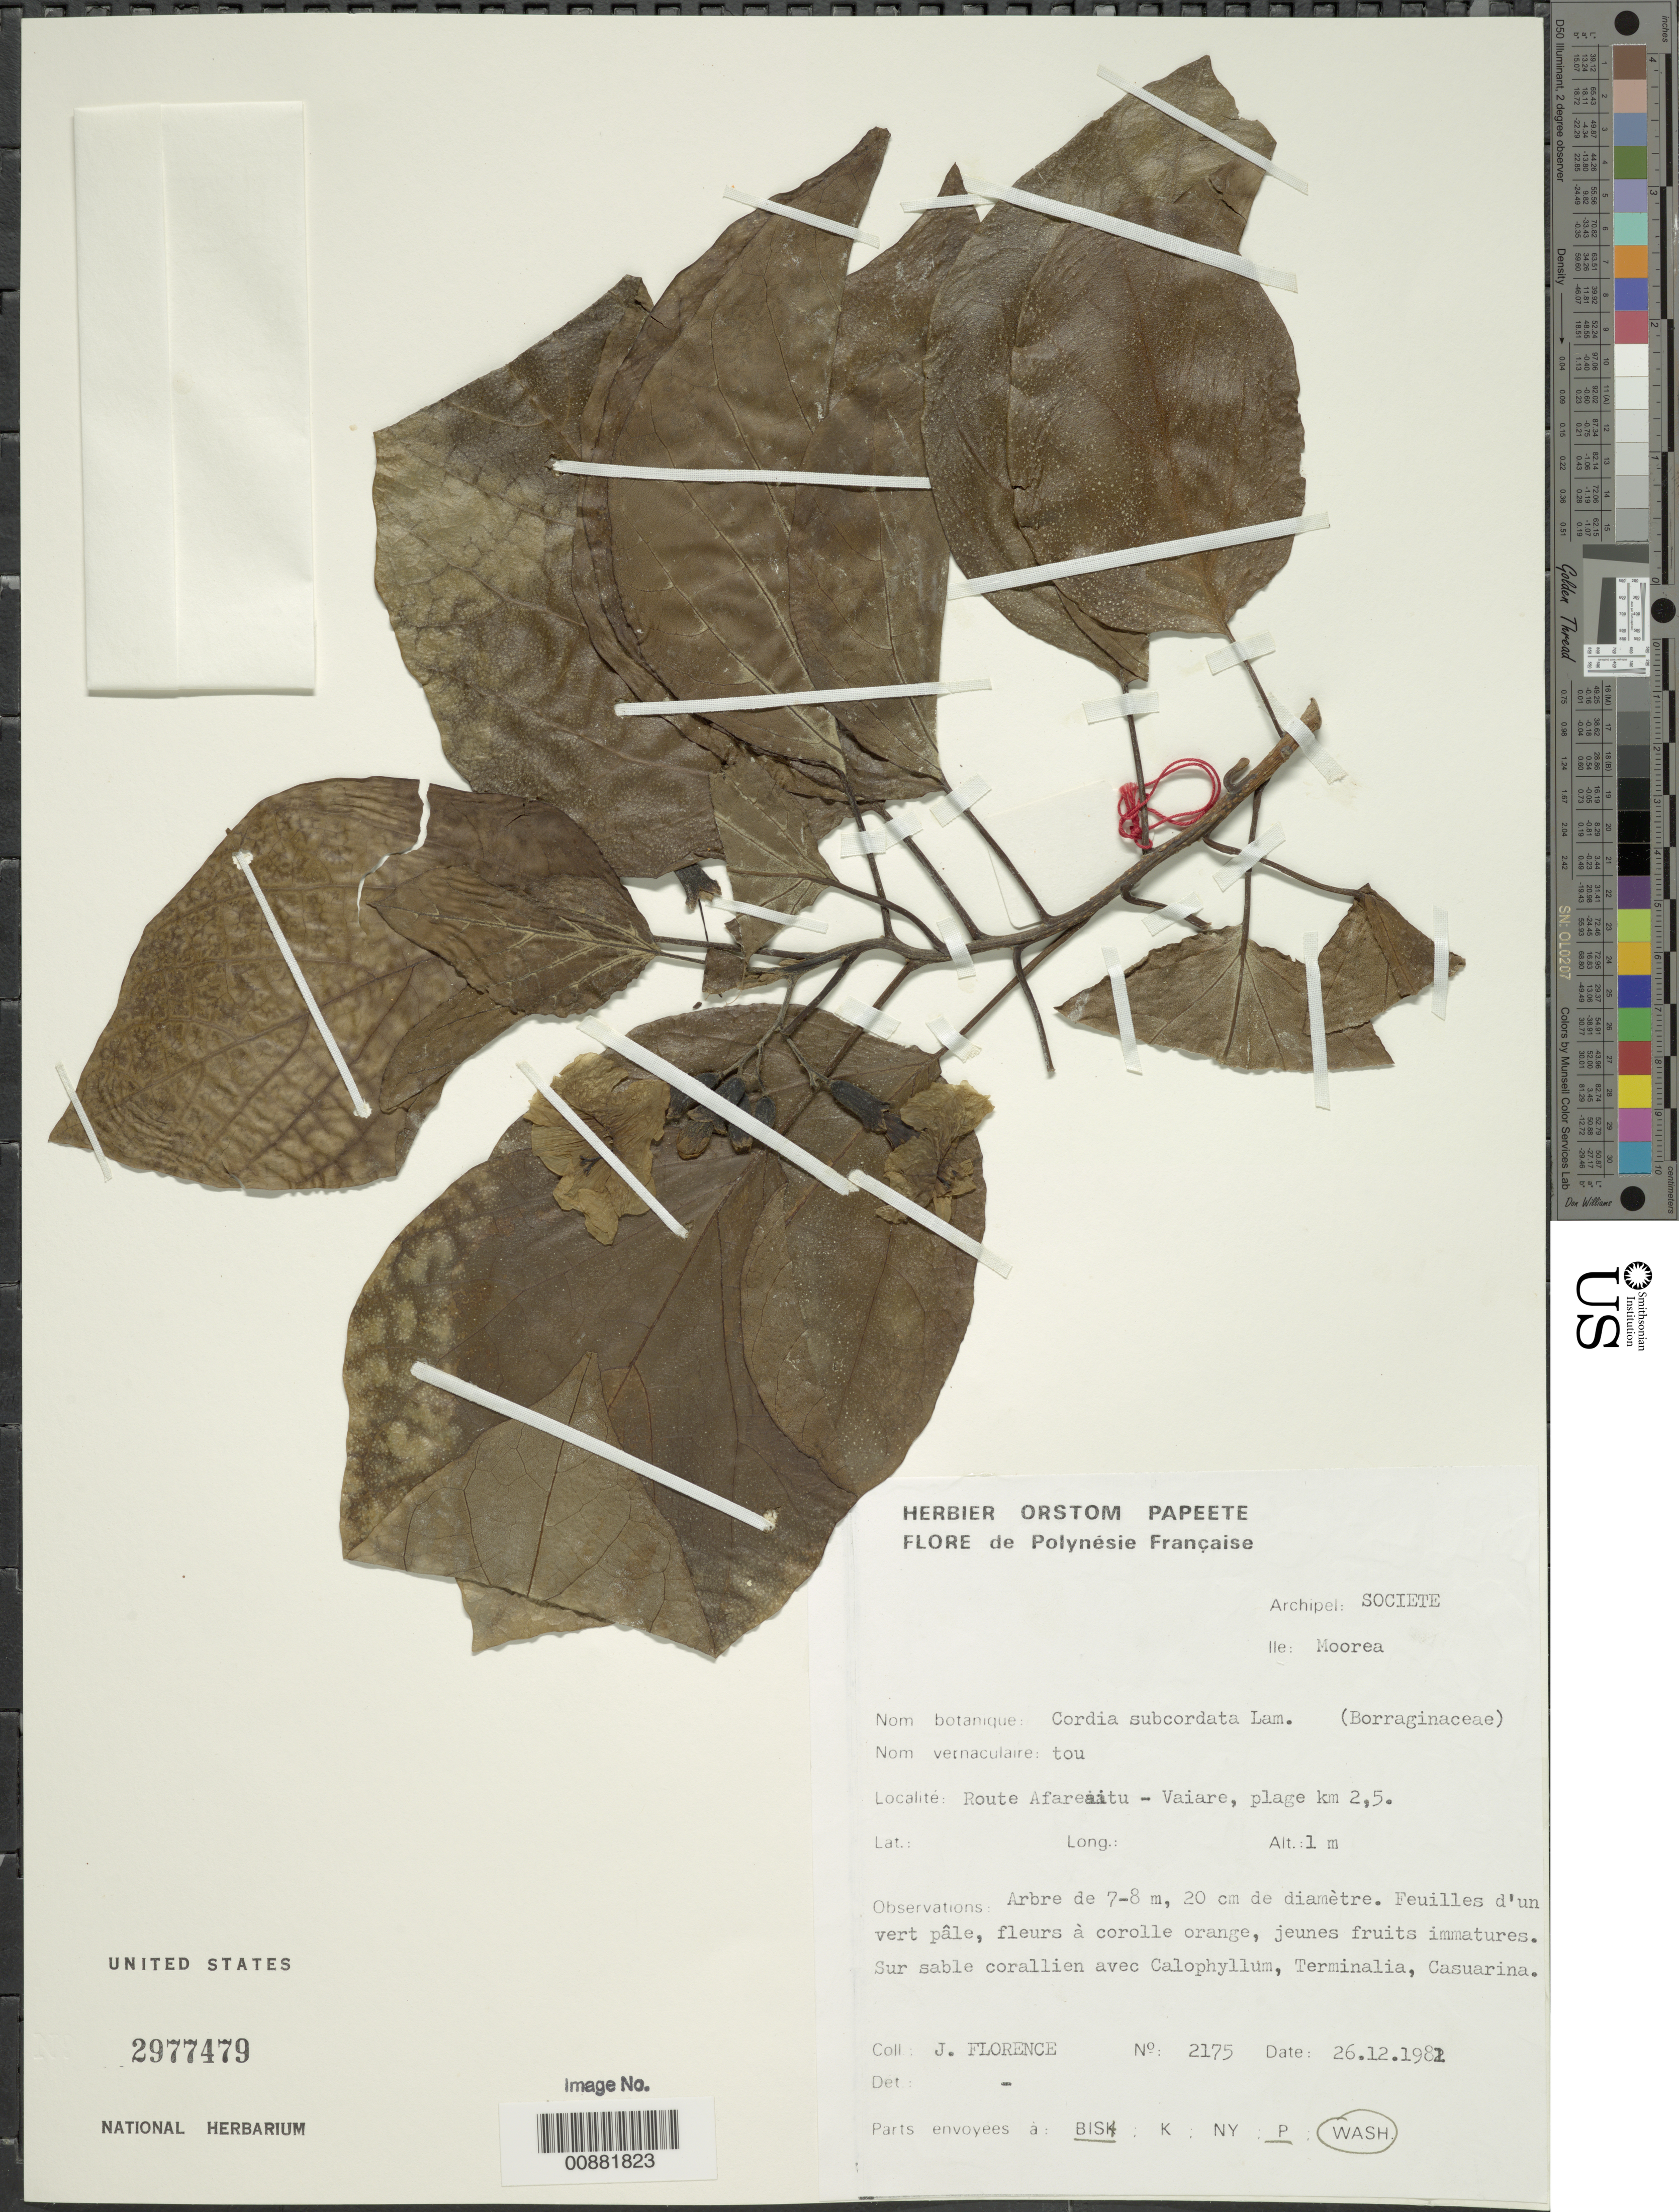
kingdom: Plantae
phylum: Tracheophyta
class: Magnoliopsida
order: Boraginales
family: Cordiaceae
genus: Cordia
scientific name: Cordia subcordata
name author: Lam.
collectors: J. Florence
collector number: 2175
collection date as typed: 26 Dec 1982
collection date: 1982-12-26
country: French Polynesia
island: Moorea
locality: Route Afareaatu-Vaiare, plage km 2.5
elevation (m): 1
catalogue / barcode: US 2977479